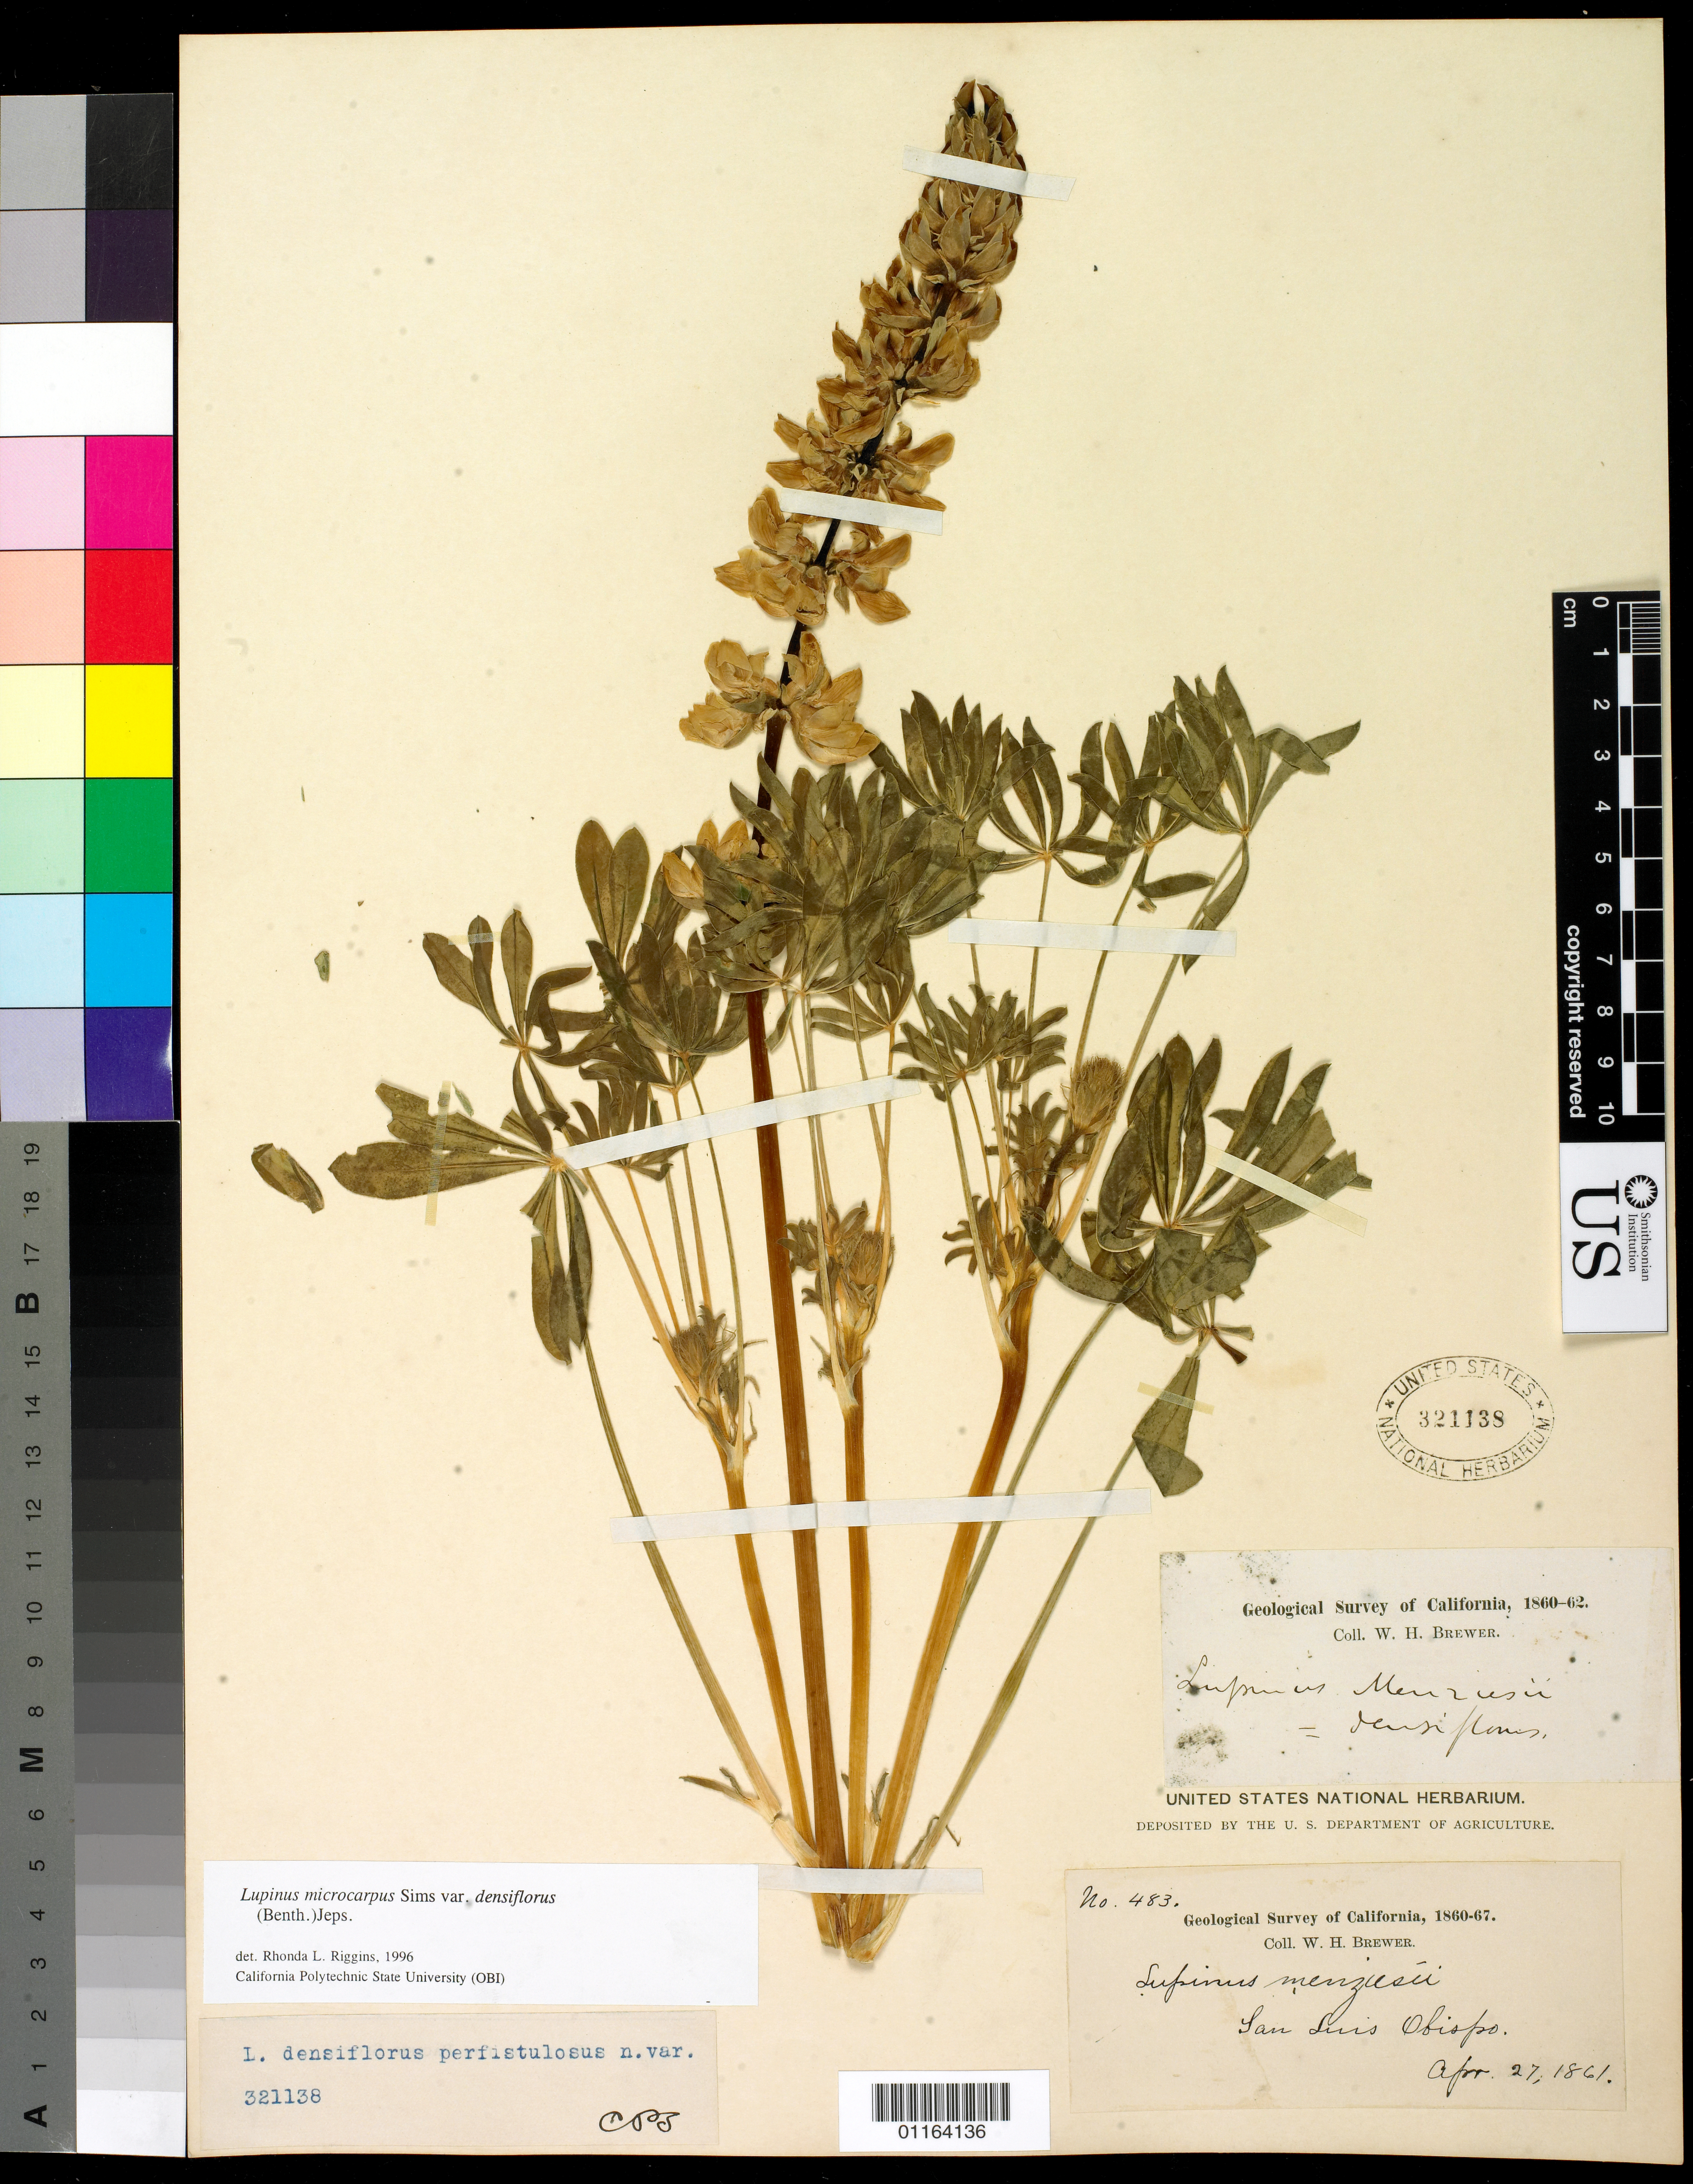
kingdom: Plantae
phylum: Tracheophyta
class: Magnoliopsida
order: Fabales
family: Fabaceae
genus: Lupinus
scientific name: Lupinus microcarpus var. densiflorus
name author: (Benth.) Jeps.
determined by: Riggins, R. L., (OBI), California Polytechnic State University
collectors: W. H. Brewer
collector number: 483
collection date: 1861-04-27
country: United States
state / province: California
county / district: San Luis Obispo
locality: San Luis Obispo.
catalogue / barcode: US 321138